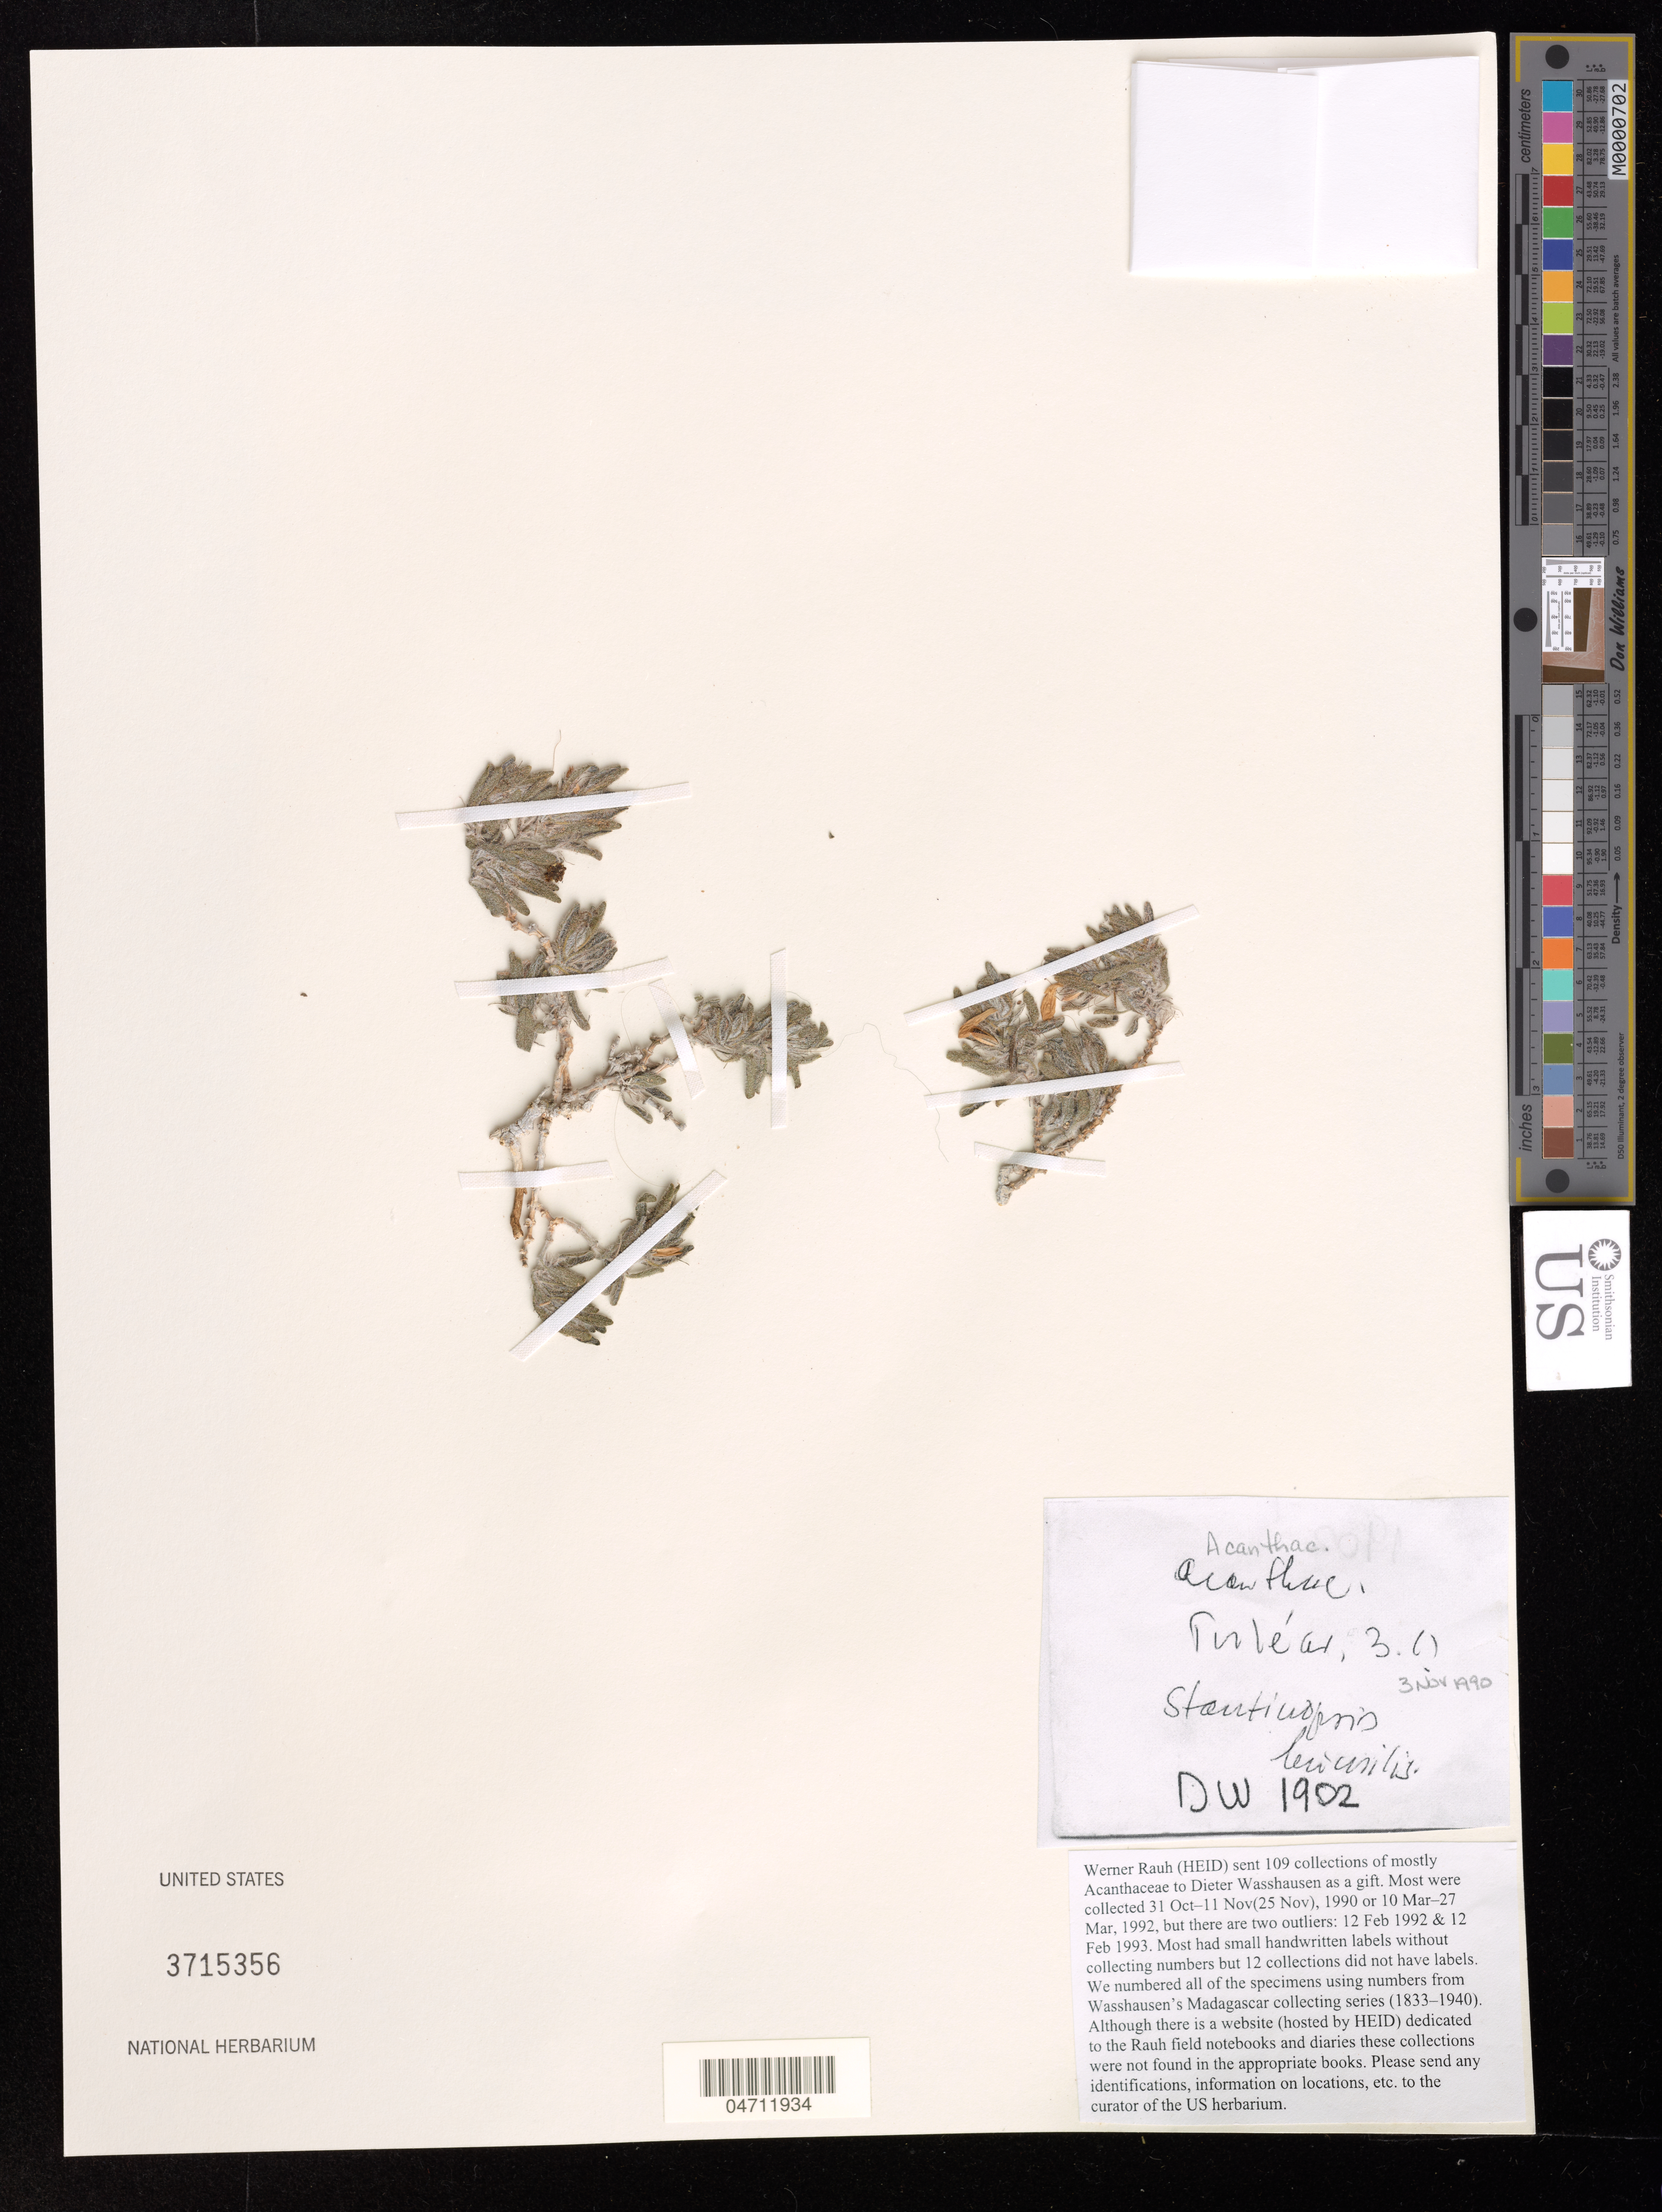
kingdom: Plantae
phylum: Tracheophyta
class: Magnoliopsida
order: Lamiales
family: Acanthaceae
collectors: W. Rauh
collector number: DW 1902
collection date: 1990-11-03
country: Madagascar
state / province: Atsimo-Andrefana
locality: Toliara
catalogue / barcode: US 3715356